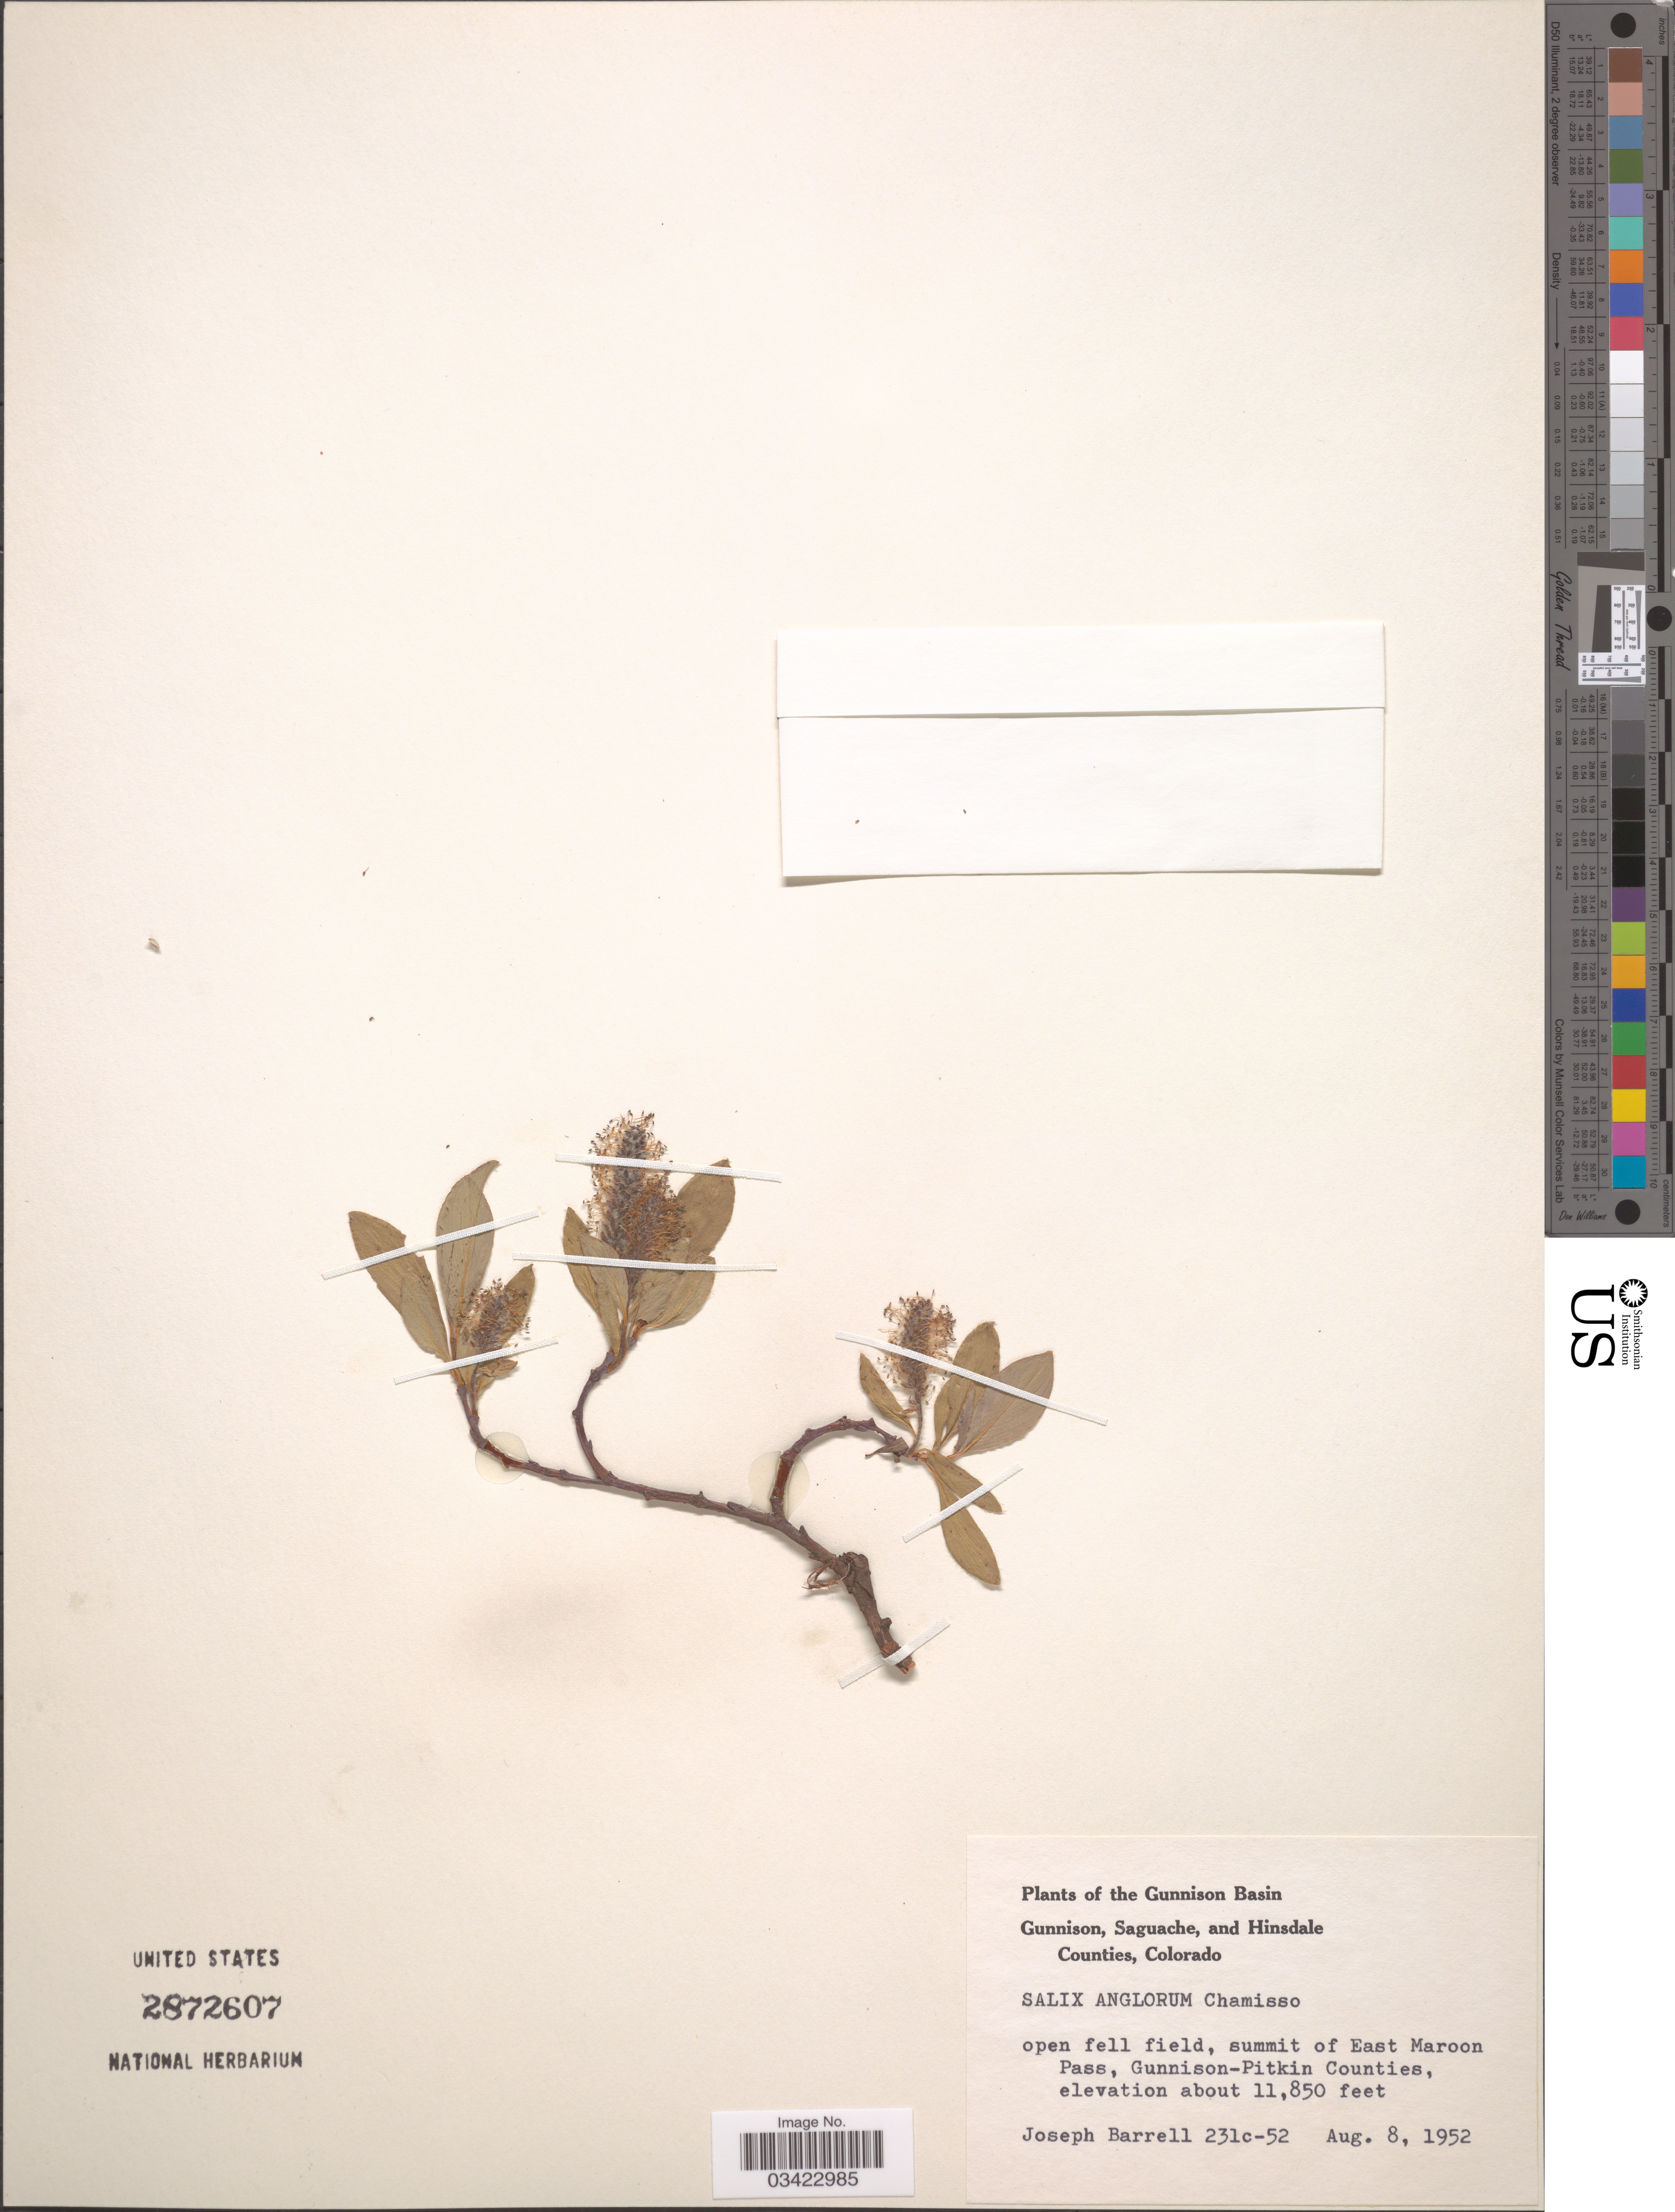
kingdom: Plantae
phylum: Tracheophyta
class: Magnoliopsida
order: Malpighiales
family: Salicaceae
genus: Salix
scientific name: Salix anglorum var. antiplasta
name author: C.K. Schneid.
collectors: J. Barrell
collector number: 231c-52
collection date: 1952-08-08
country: United States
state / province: Colorado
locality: The Gunnison Basin. Summit of East Maroon Pass, Gunnison-Pitkin Counties.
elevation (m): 3612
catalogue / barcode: US 2872607